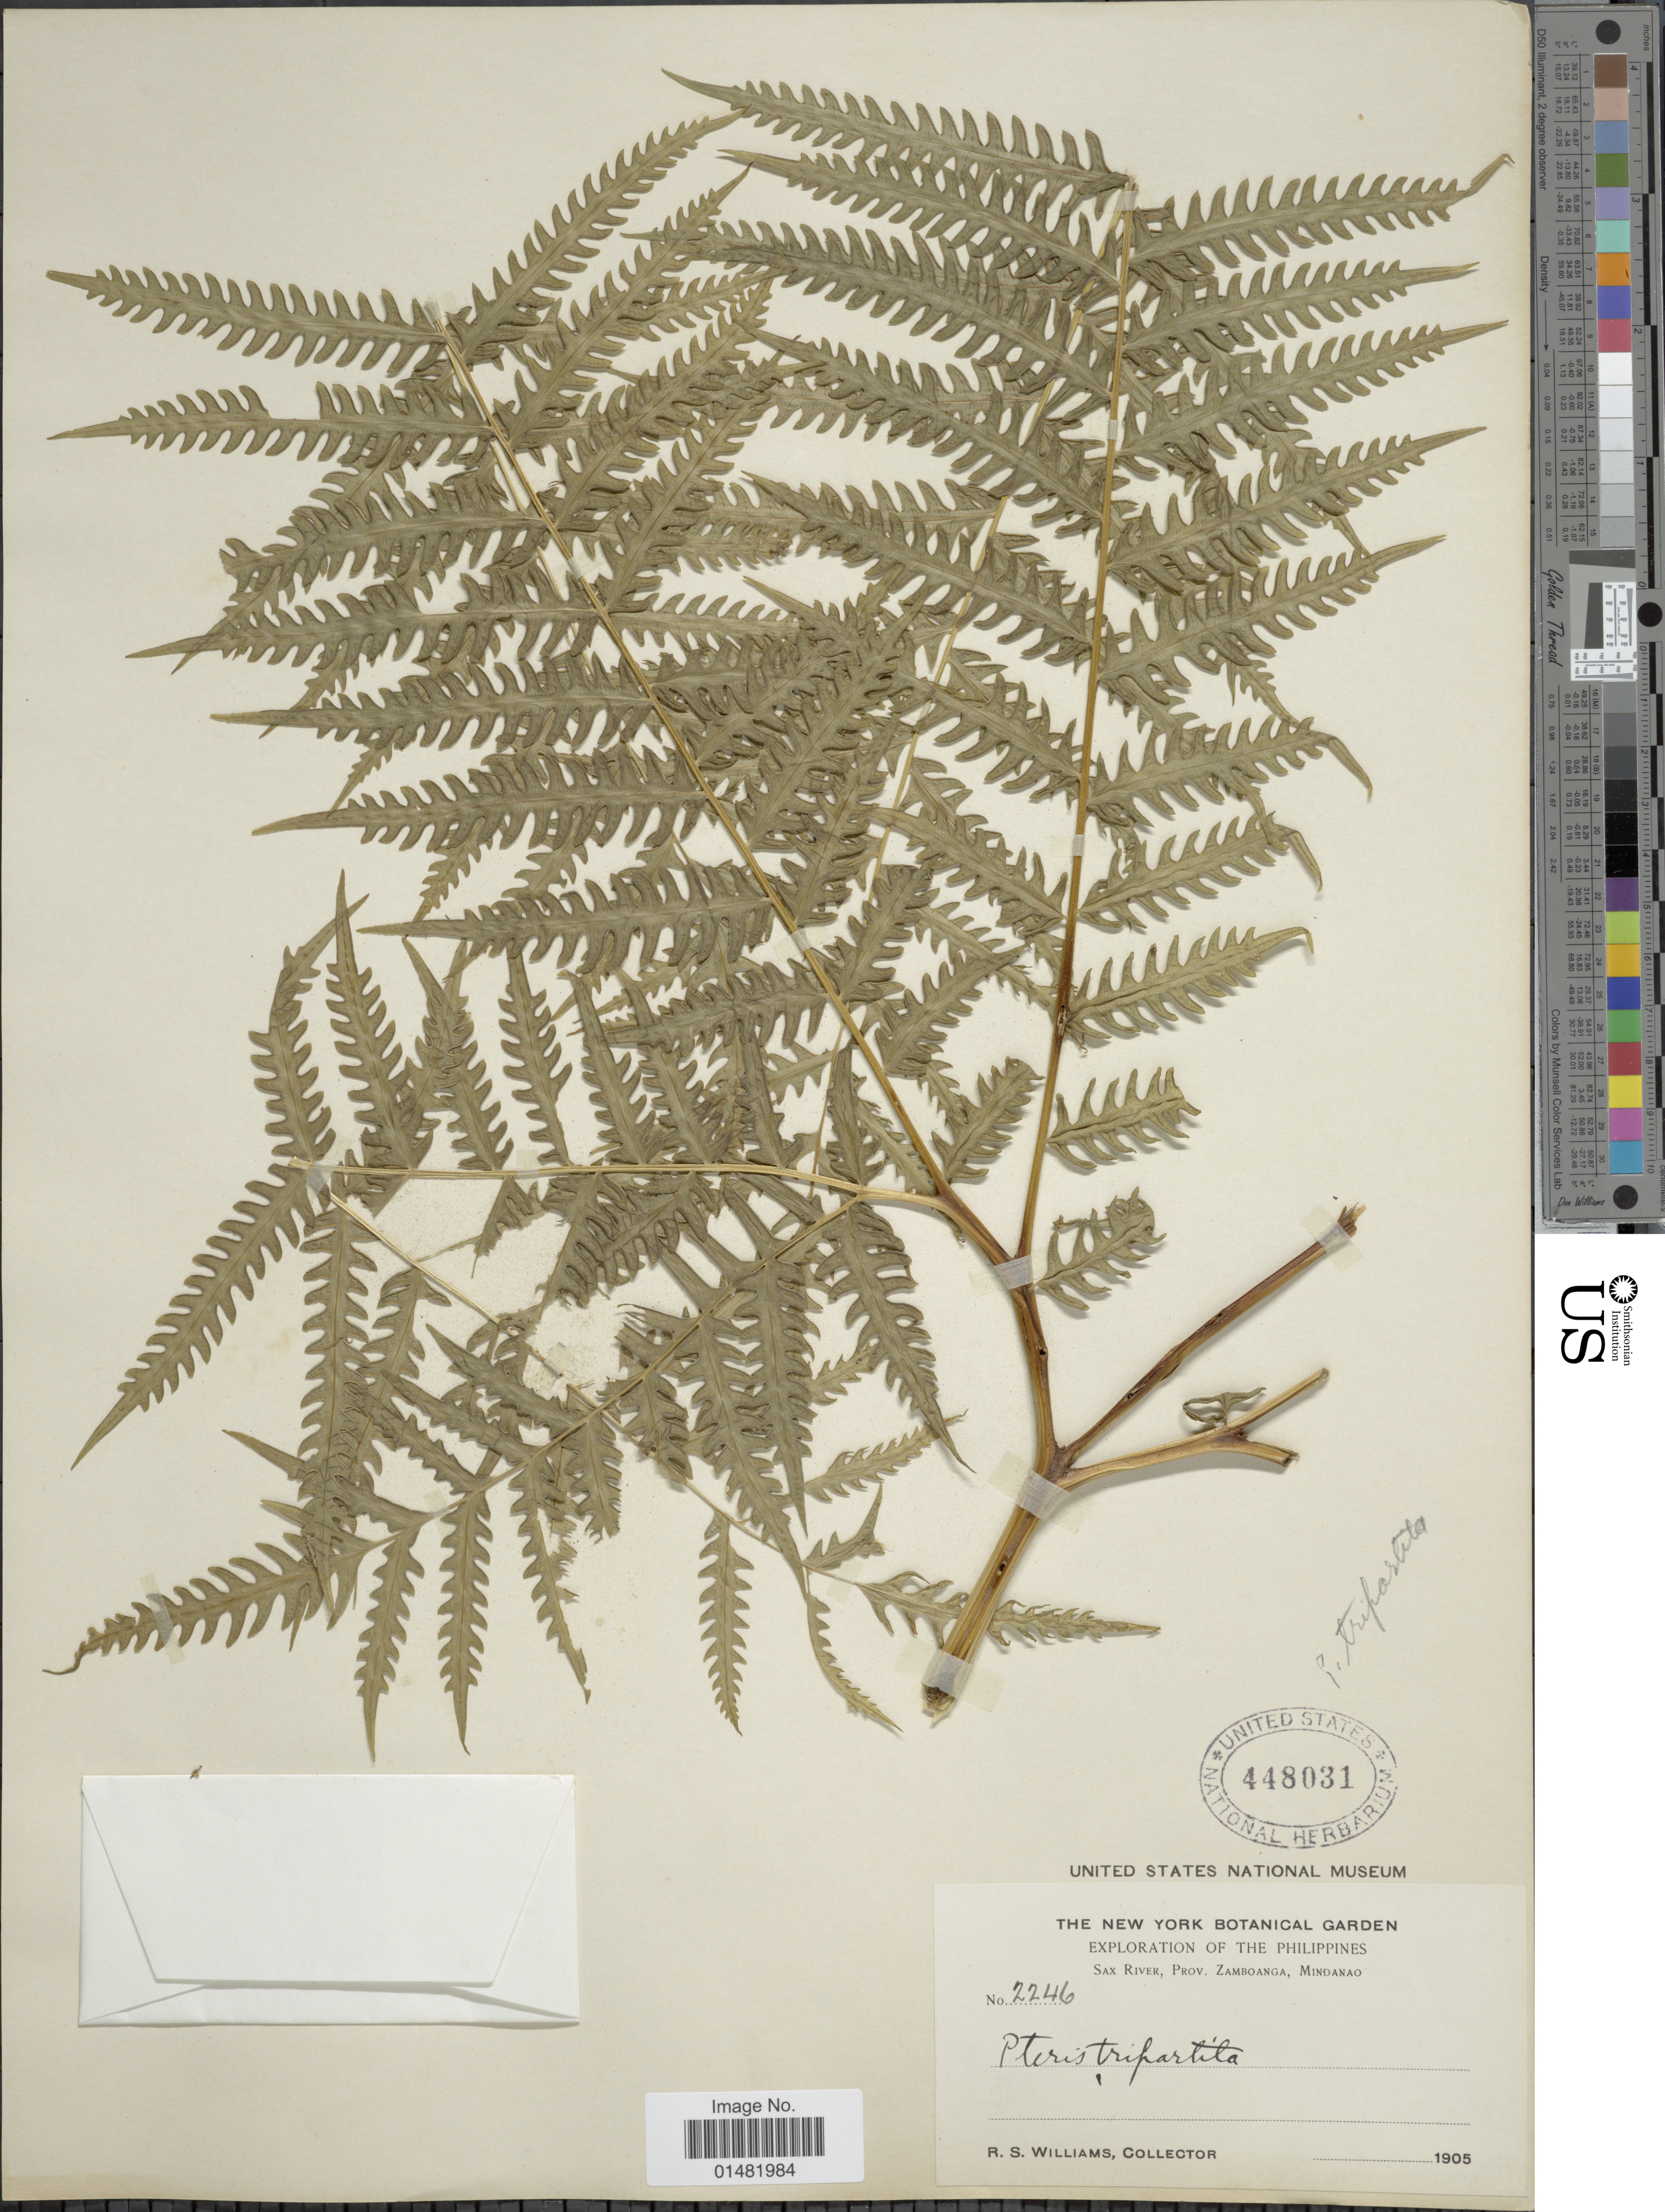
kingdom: Plantae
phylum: Tracheophyta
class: Polypodiopsida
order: Polypodiales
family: Pteridaceae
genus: Pteris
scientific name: Pteris tripartita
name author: Sw.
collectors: R. S. Williams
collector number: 2246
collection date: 1905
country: Philippines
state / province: Zamboanga Peninsula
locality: Sax River, Mindanao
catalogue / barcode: US 448031